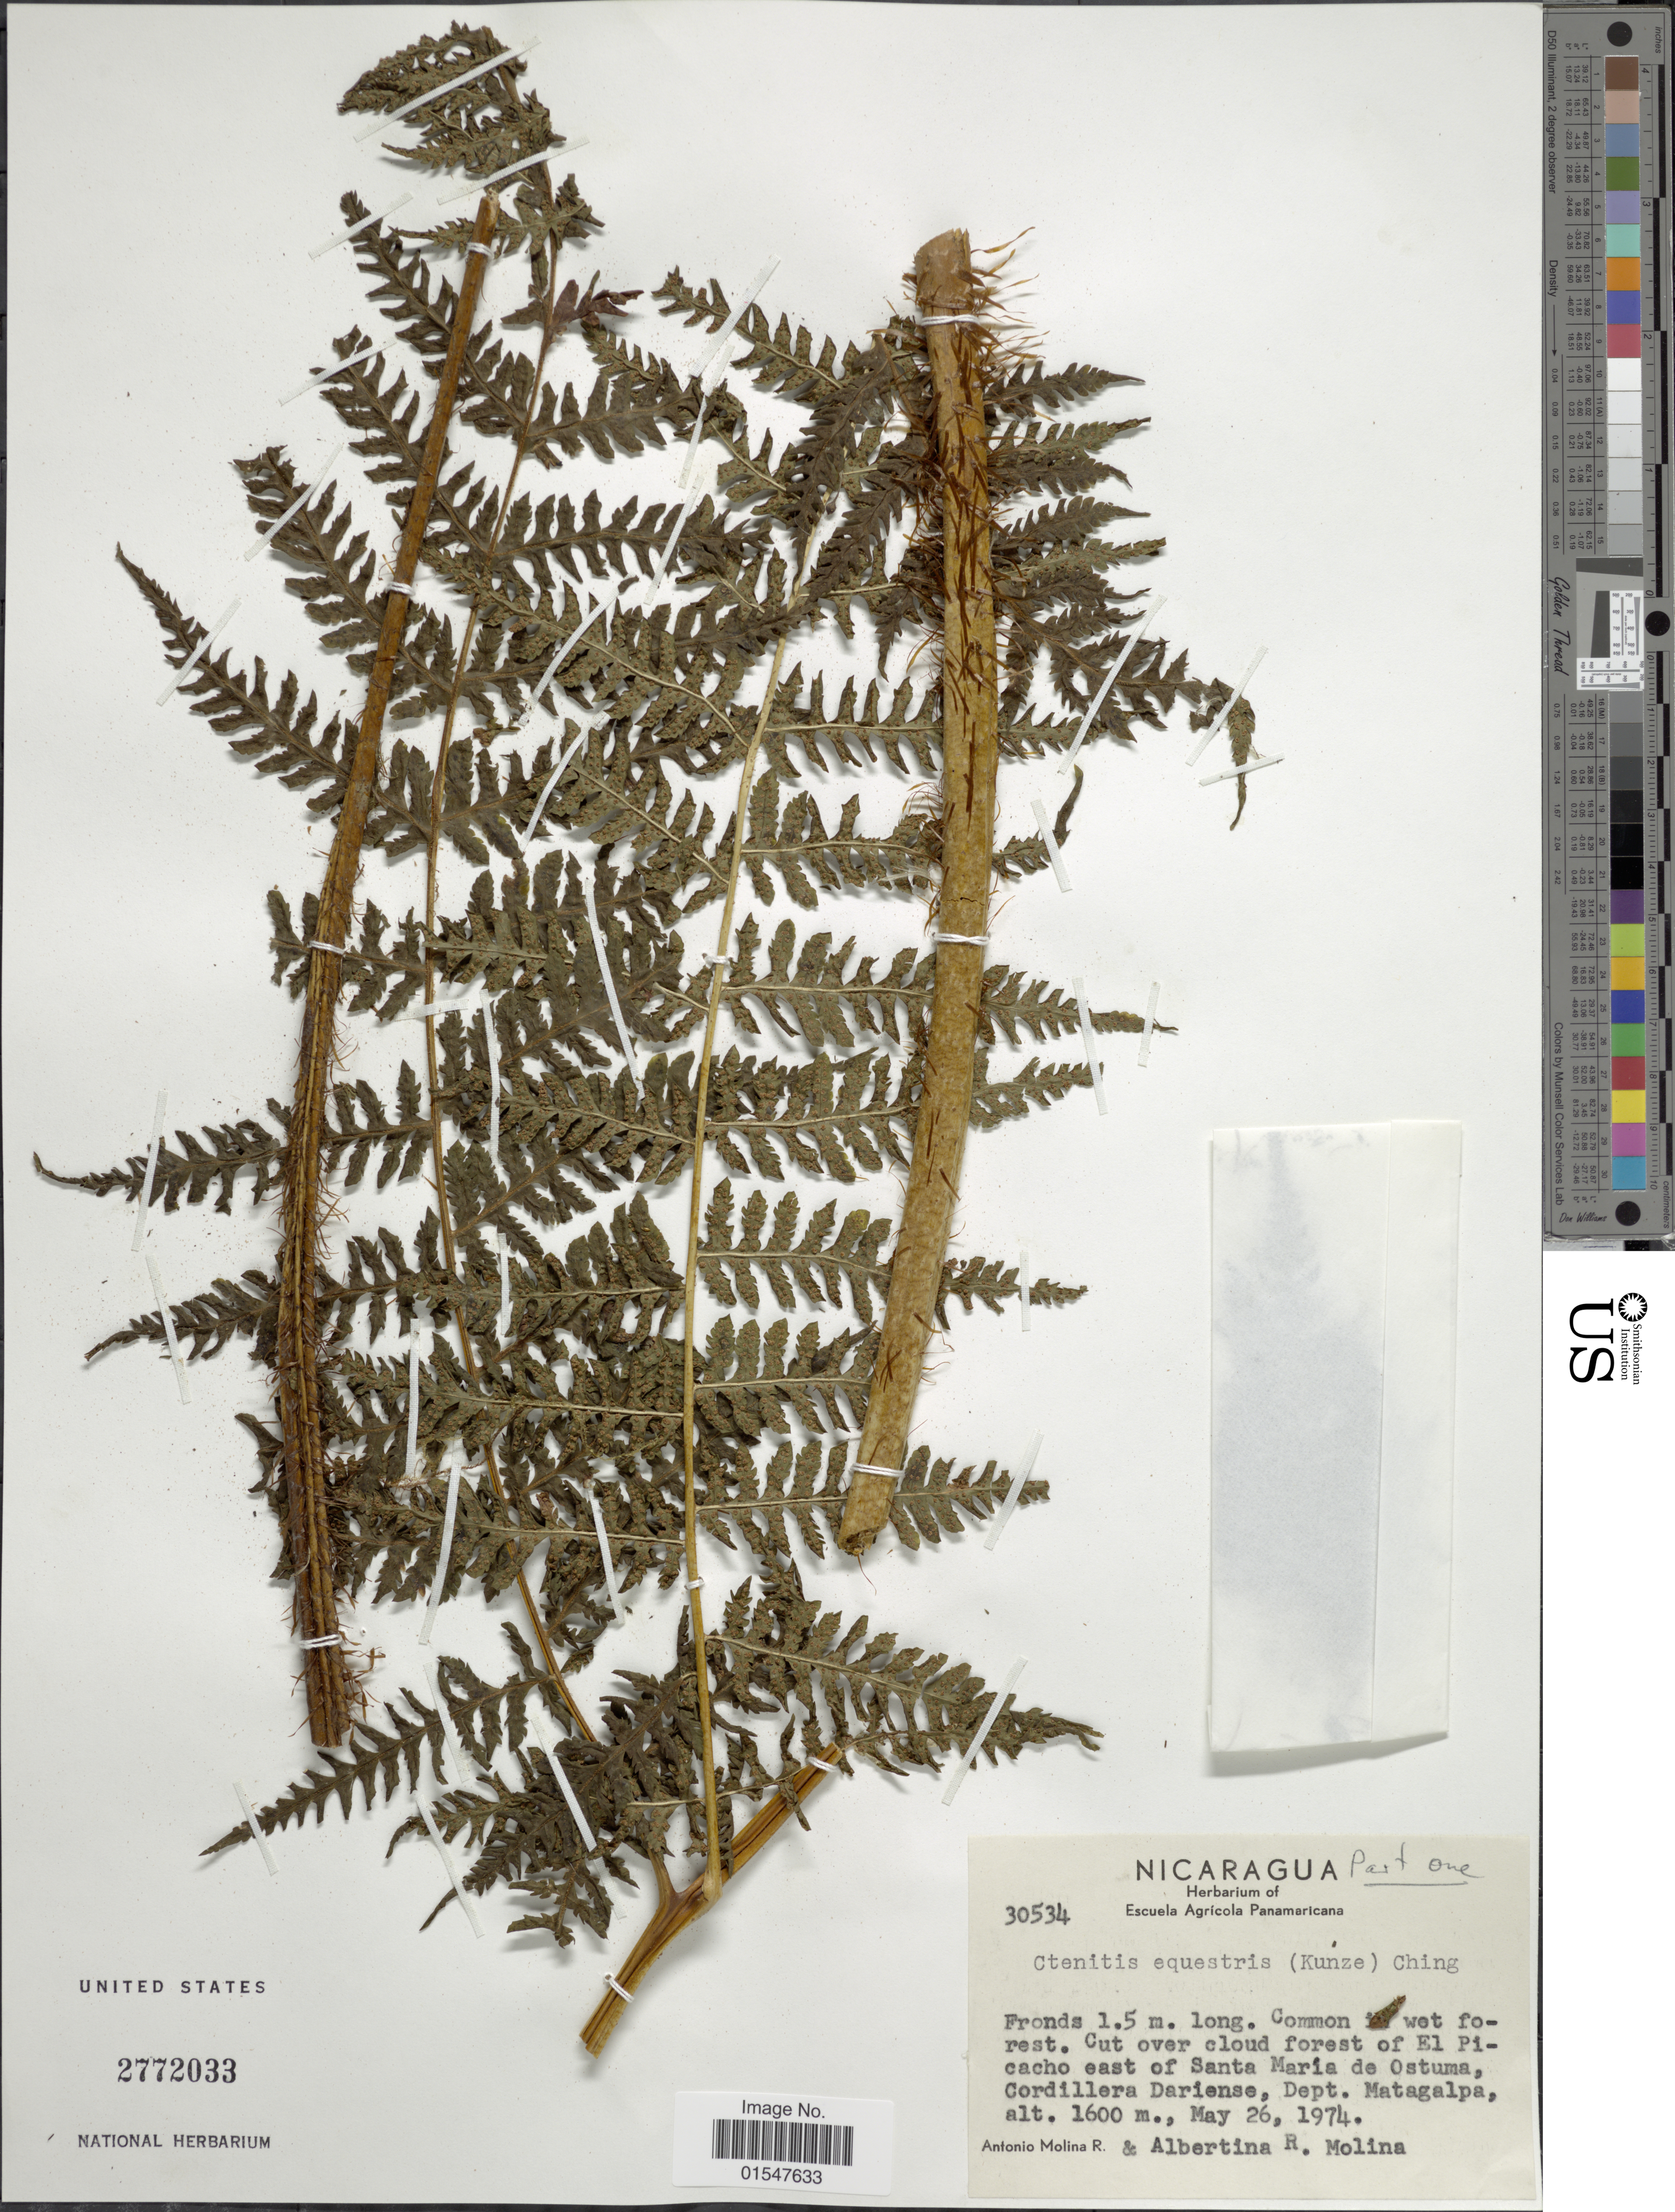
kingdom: Plantae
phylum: Tracheophyta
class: Polypodiopsida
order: Polypodiales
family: Dryopteridaceae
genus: Ctenitis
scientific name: Ctenitis equestris var. equestris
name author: (Kunze) Ching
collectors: A. R. Molina & A. R. Molina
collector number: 30534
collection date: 1974-05-26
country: Nicaragua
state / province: Matagalpa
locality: Cut over cloud forest of El Picacho east of Santa Maria de Ostuma, Cordillera Dariense, Dept. Matagalpa.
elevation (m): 1600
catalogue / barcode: US 2772033